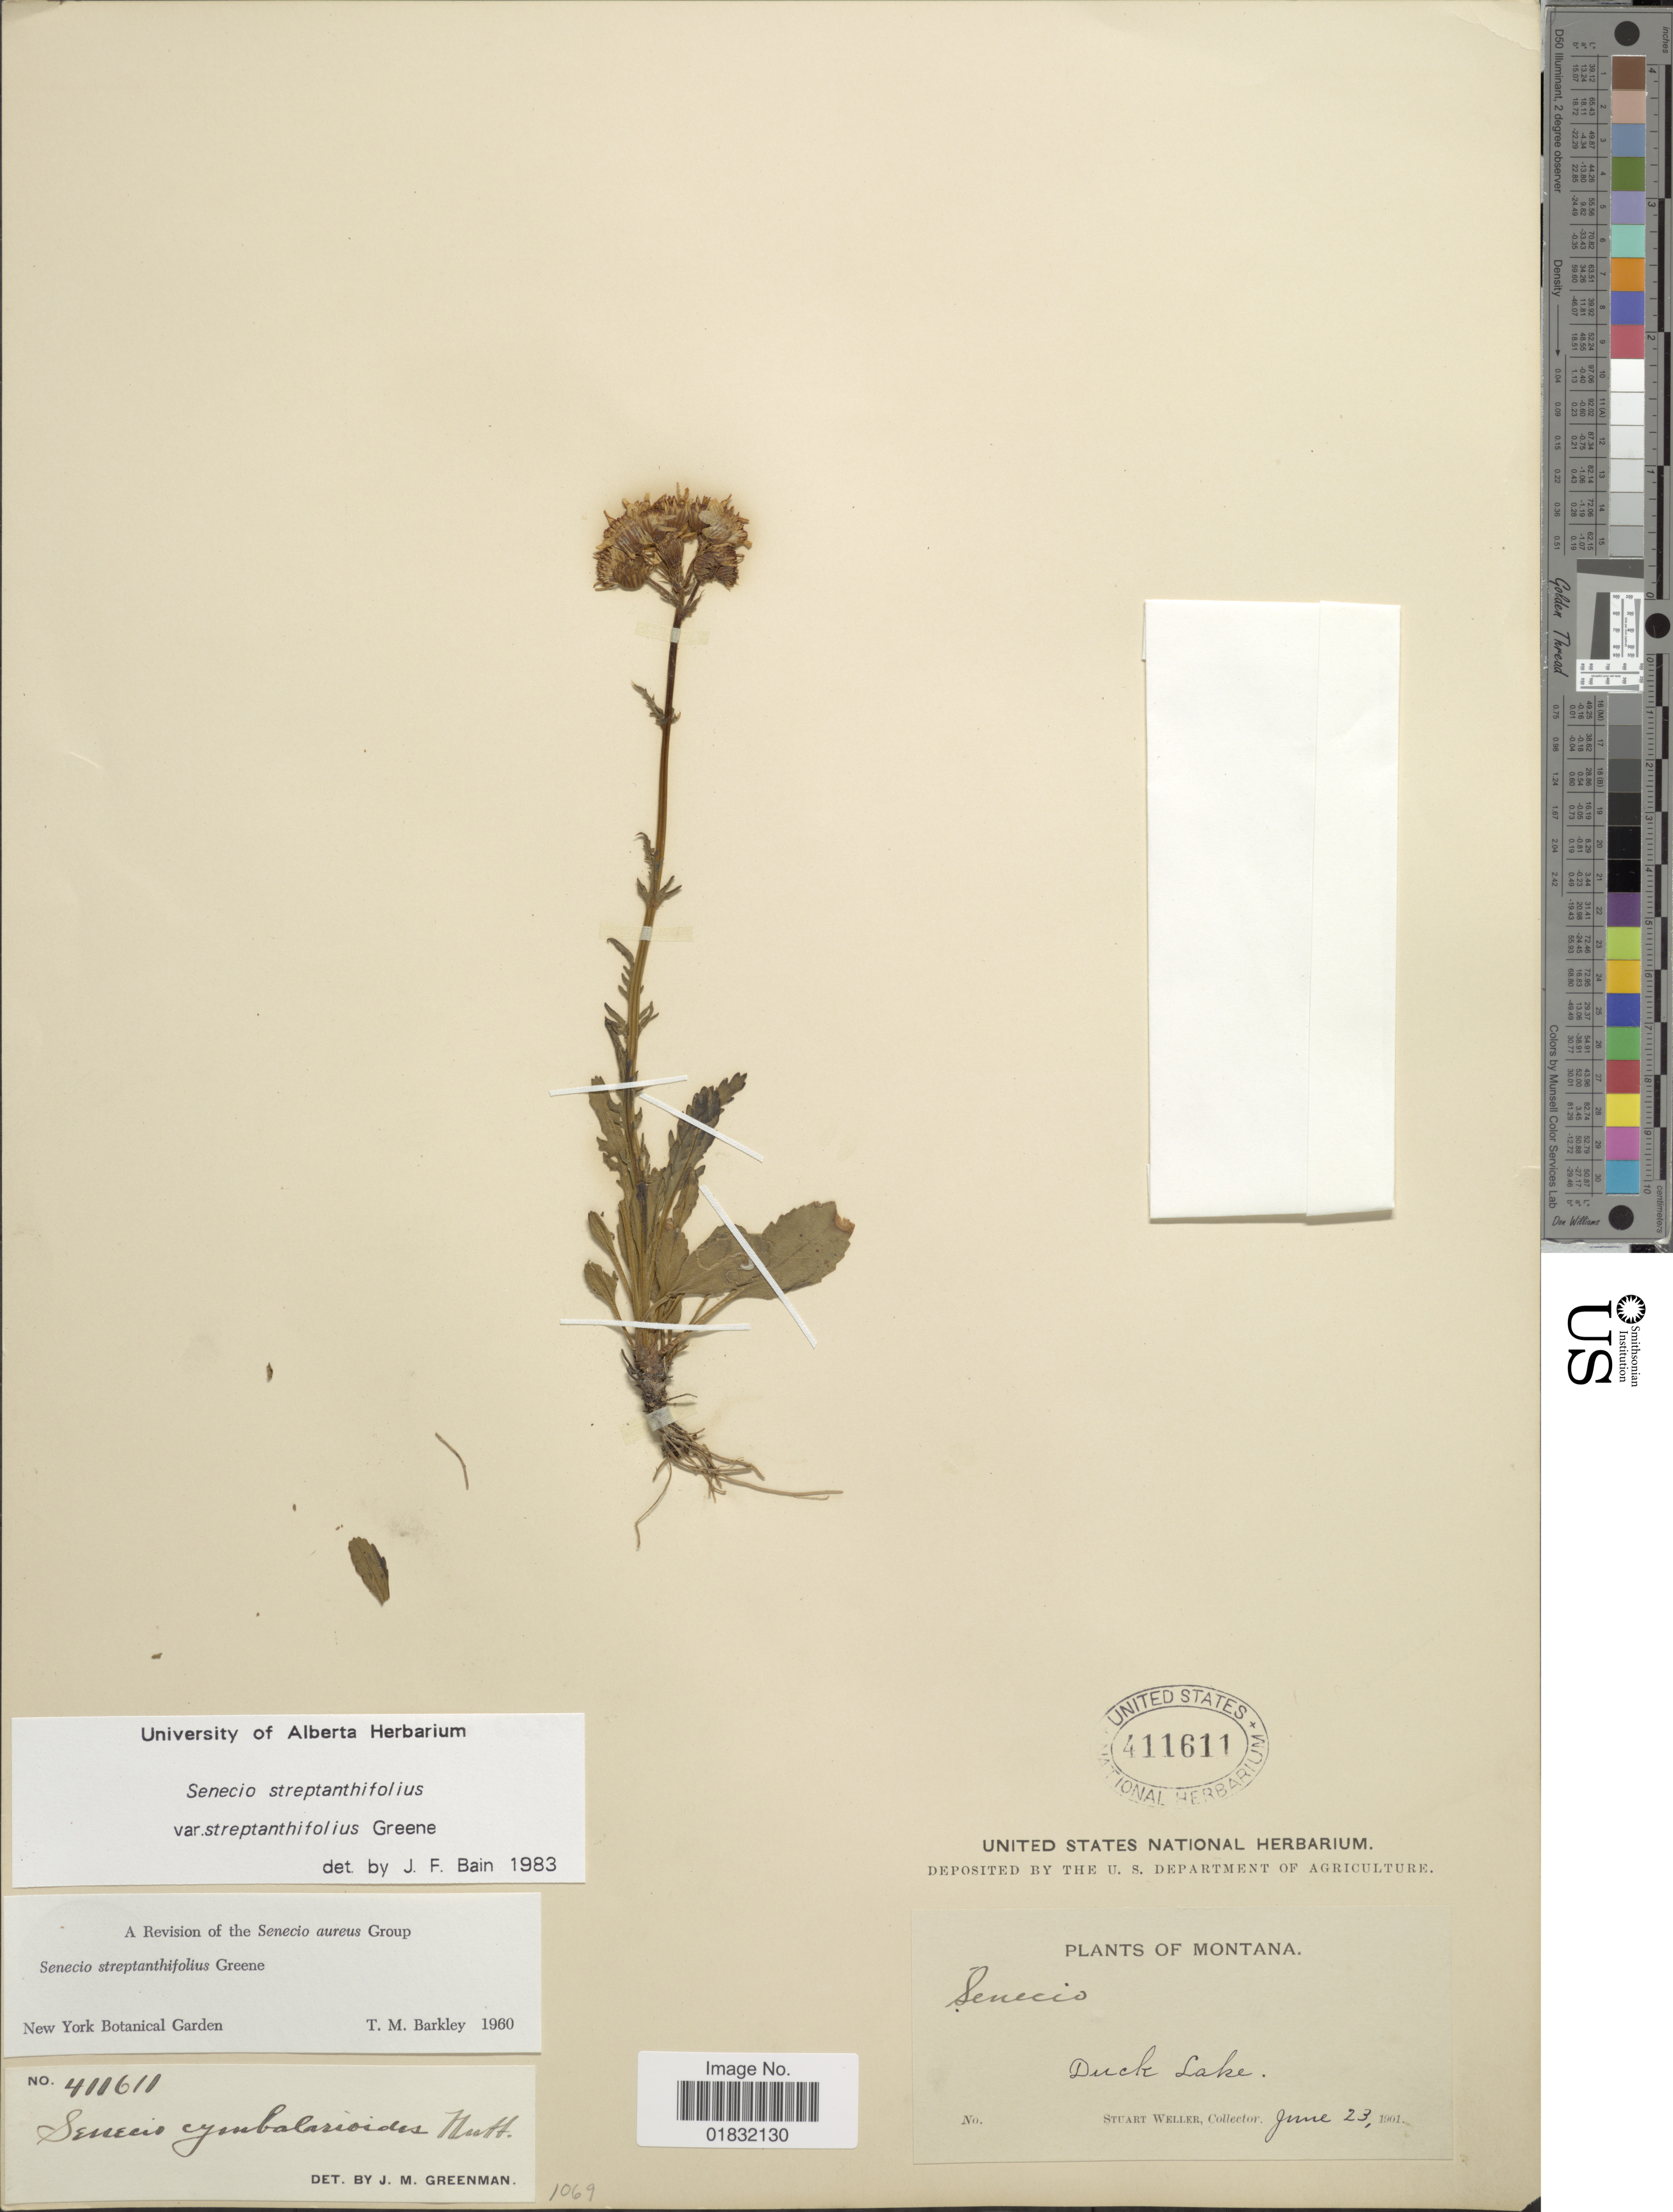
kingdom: Plantae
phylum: Tracheophyta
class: Magnoliopsida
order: Asterales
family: Asteraceae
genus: Packera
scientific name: Packera streptanthifolia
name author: (Greene) W.A. Weber & Á. Löve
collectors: S. Weller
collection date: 1901-06-23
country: United States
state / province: Montana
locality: Duck Lake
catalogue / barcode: US 411611